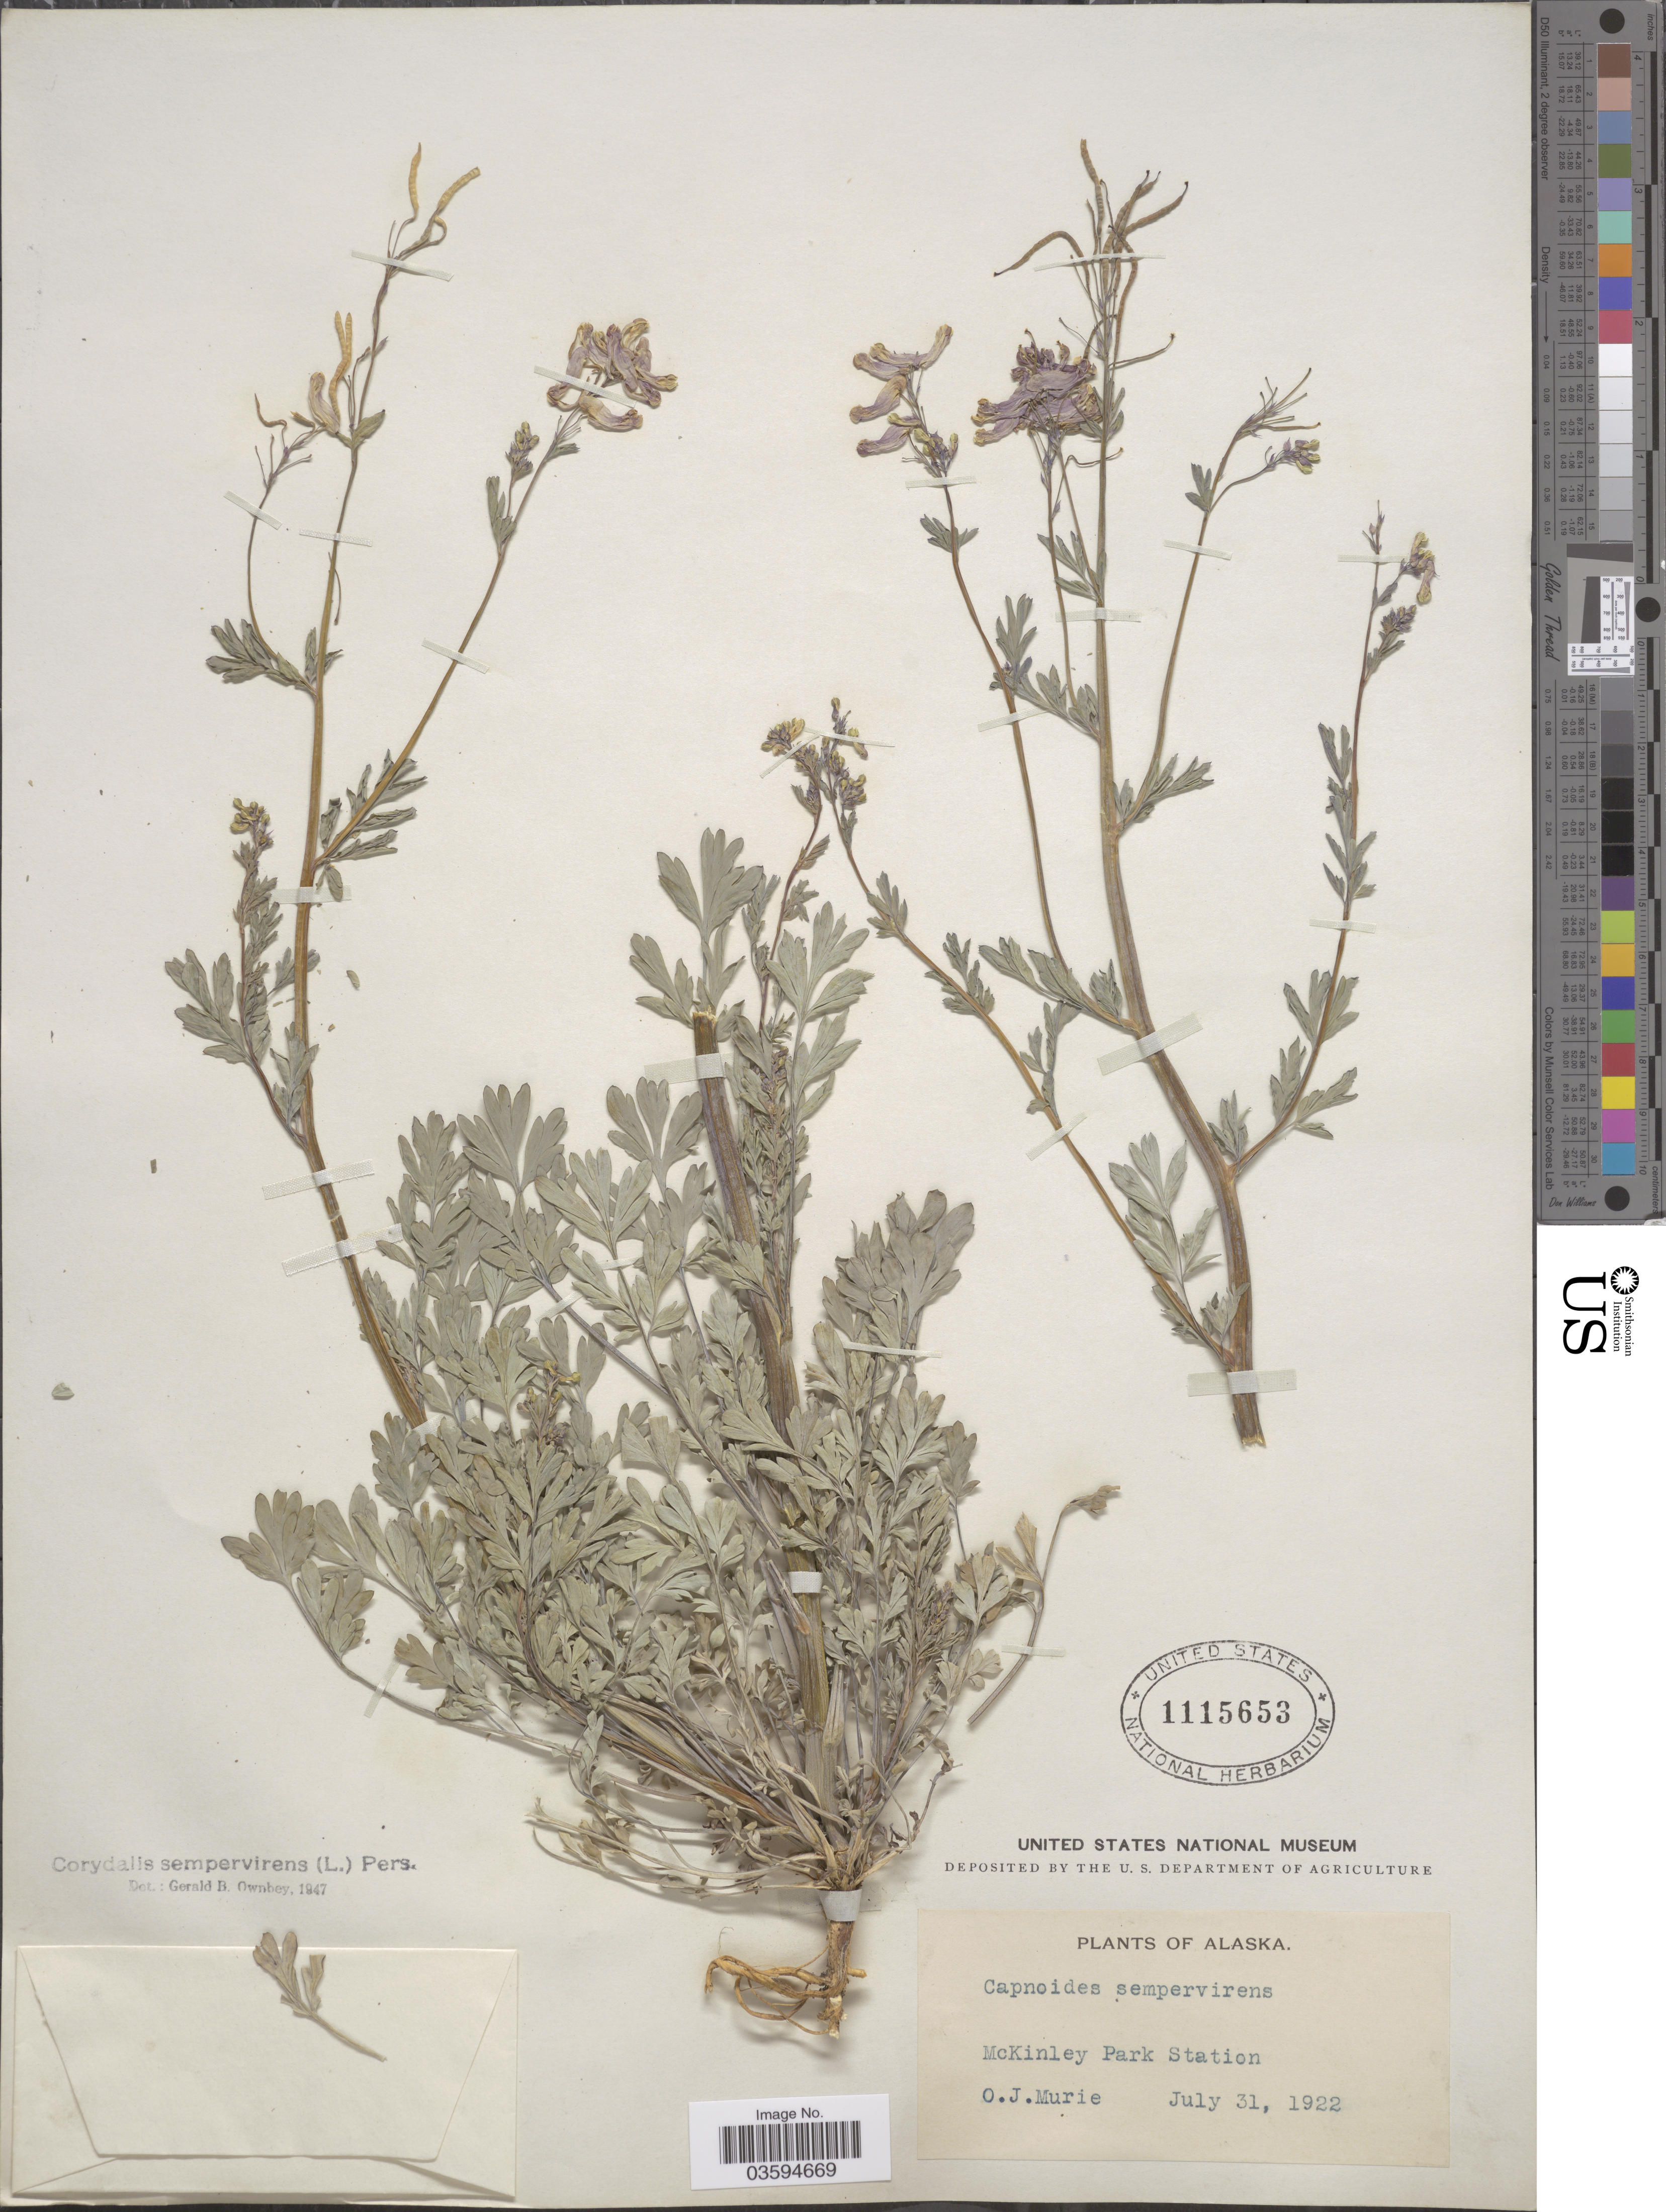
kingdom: Plantae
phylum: Tracheophyta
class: Magnoliopsida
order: Ranunculales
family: Papaveraceae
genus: Capnoides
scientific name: Capnoides sempervirens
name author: (L.) Borkh.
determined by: Strong, M. T., (US), Smithsonian Institution - National Museum of Natural History (UNITED STATES)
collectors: O. Murie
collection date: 1922-07-31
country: United States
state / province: Alaska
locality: McKinley Park Station.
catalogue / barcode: US 1115653